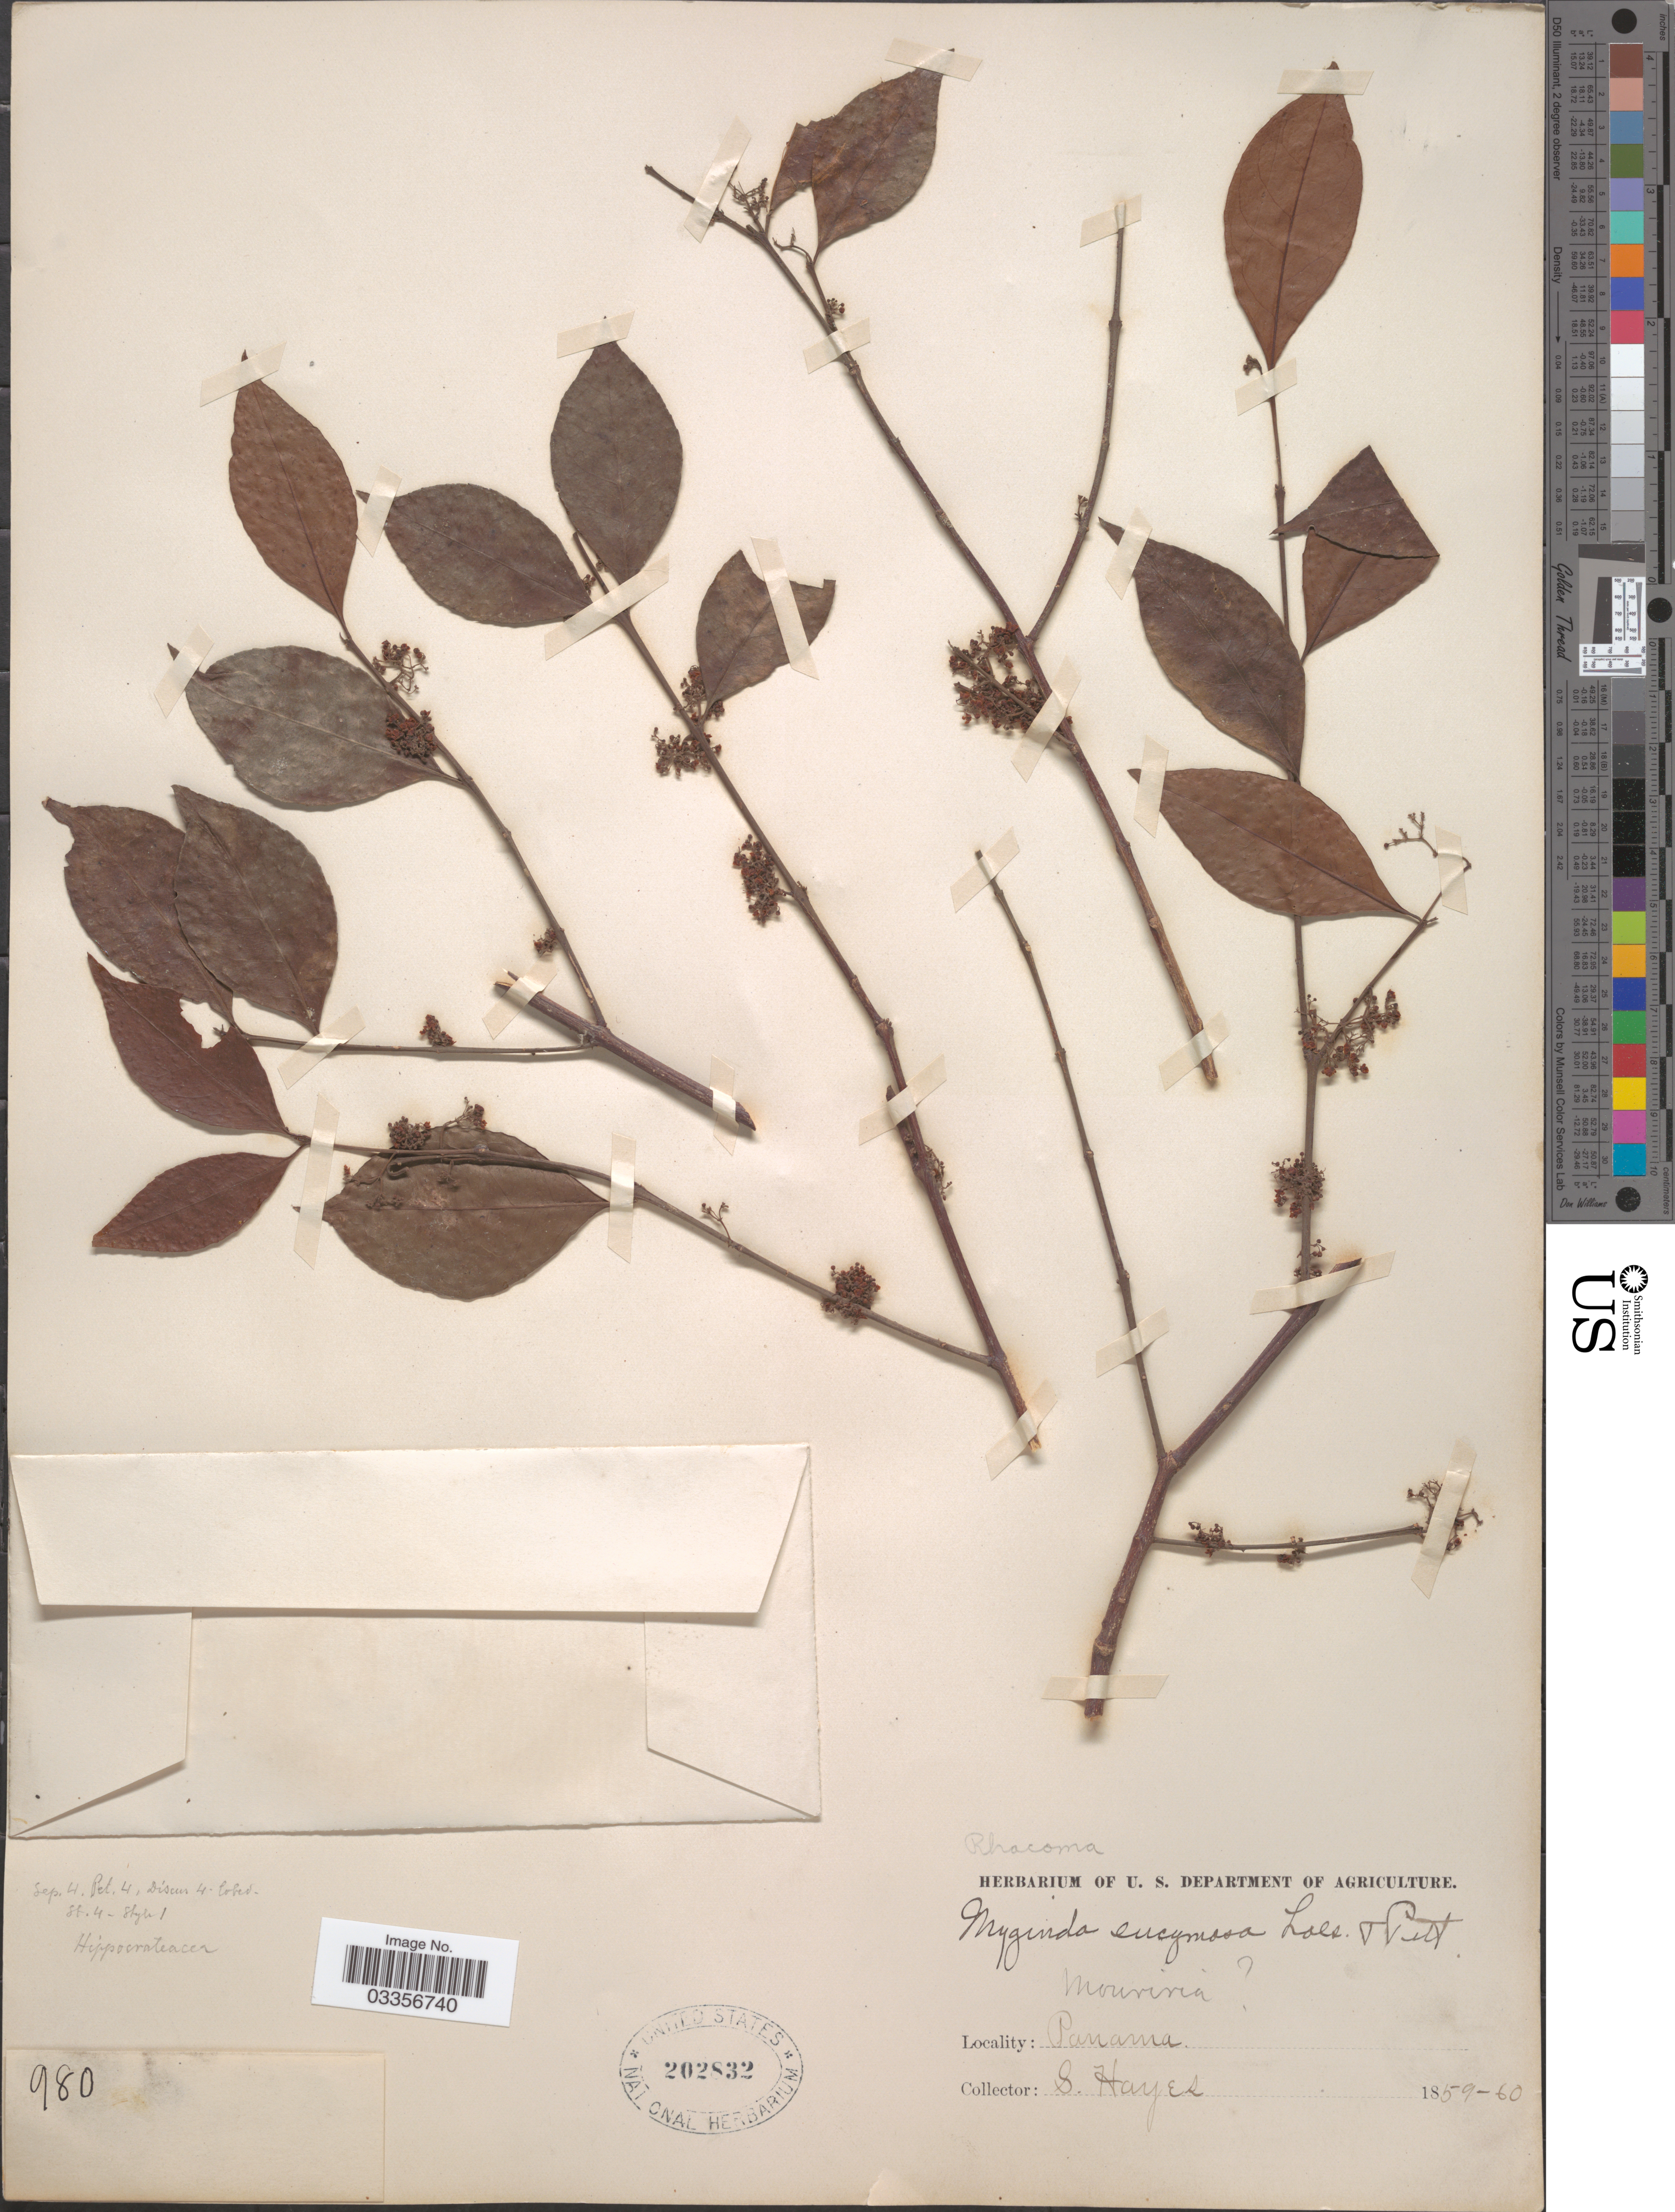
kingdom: Plantae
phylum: Tracheophyta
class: Magnoliopsida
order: Celastrales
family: Celastraceae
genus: Crossopetalum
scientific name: Crossopetalum parviflorum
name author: L.O. Williams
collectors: S. Hayes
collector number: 980 ?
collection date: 1859/1860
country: Panama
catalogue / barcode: US 202832